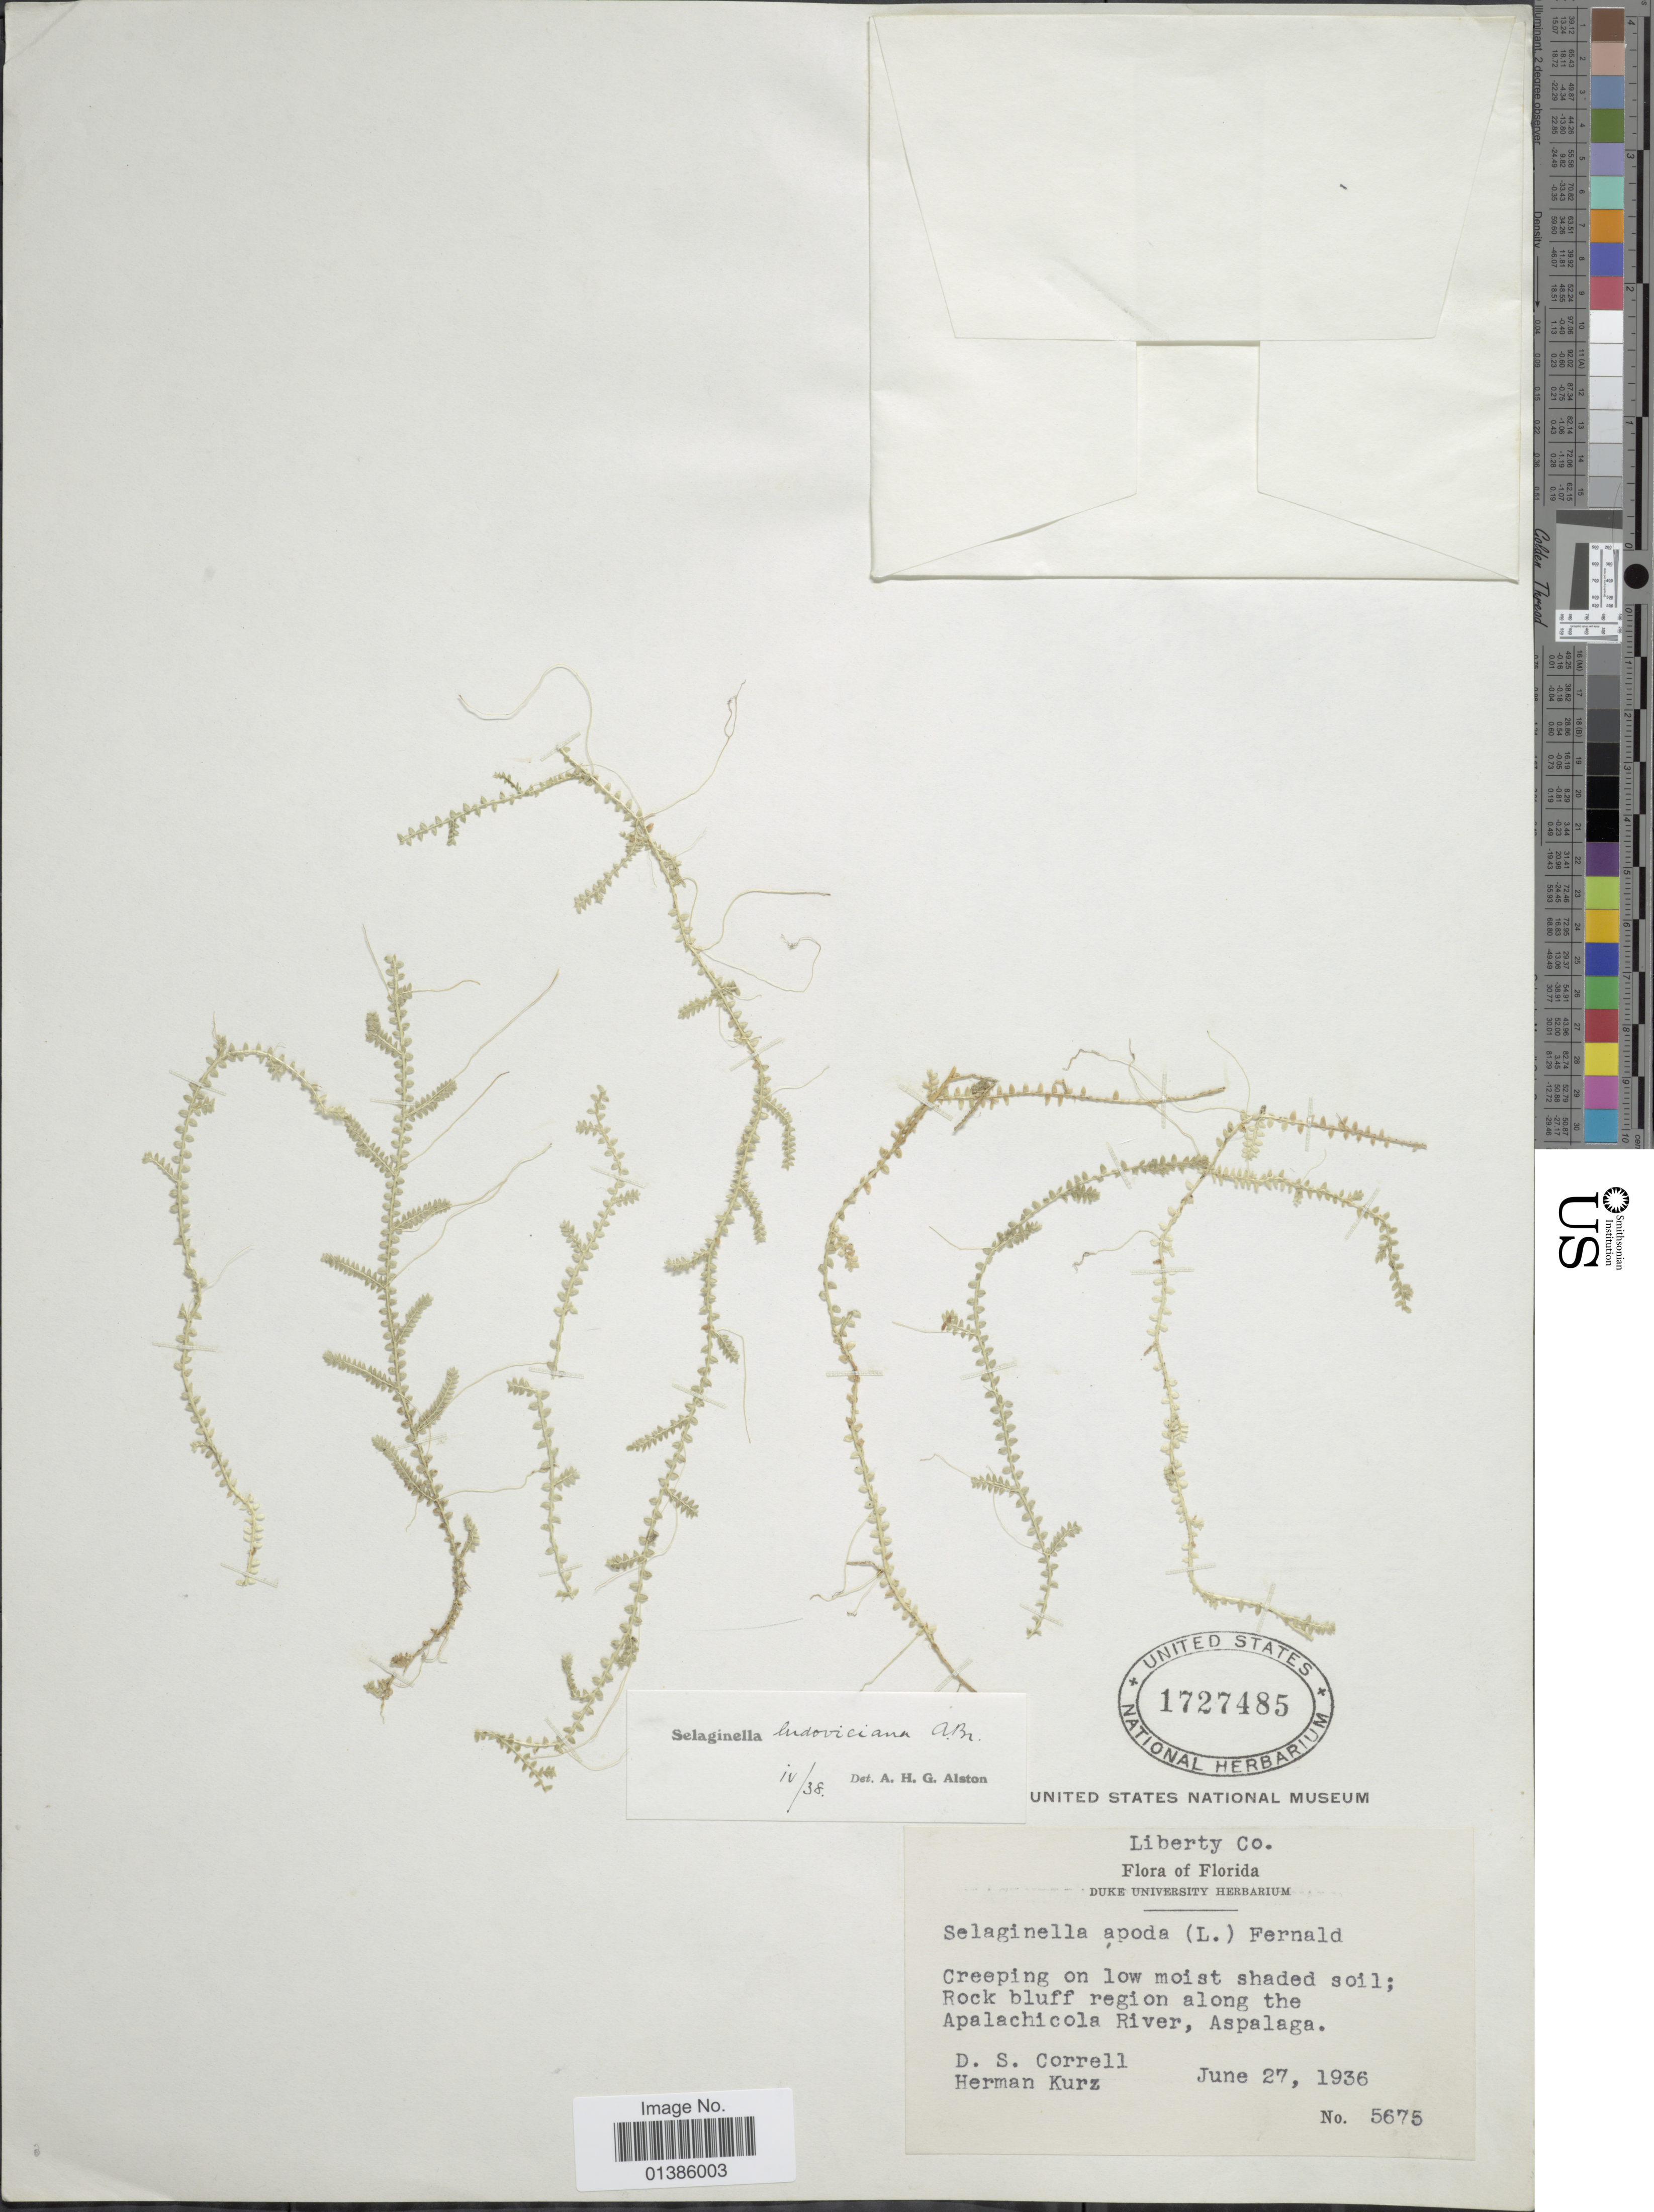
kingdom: Plantae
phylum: Tracheophyta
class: Lycopodiopsida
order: Selaginellales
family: Selaginellaceae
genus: Selaginella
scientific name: Selaginella ludoviciana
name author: A. Braun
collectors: D. S. Correll & H. Kurz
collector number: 5675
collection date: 1936-06-27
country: United States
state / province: Florida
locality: Liberty Co. Rock bluff region along the Apalachicola River, Aspalaga.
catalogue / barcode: US 1727485